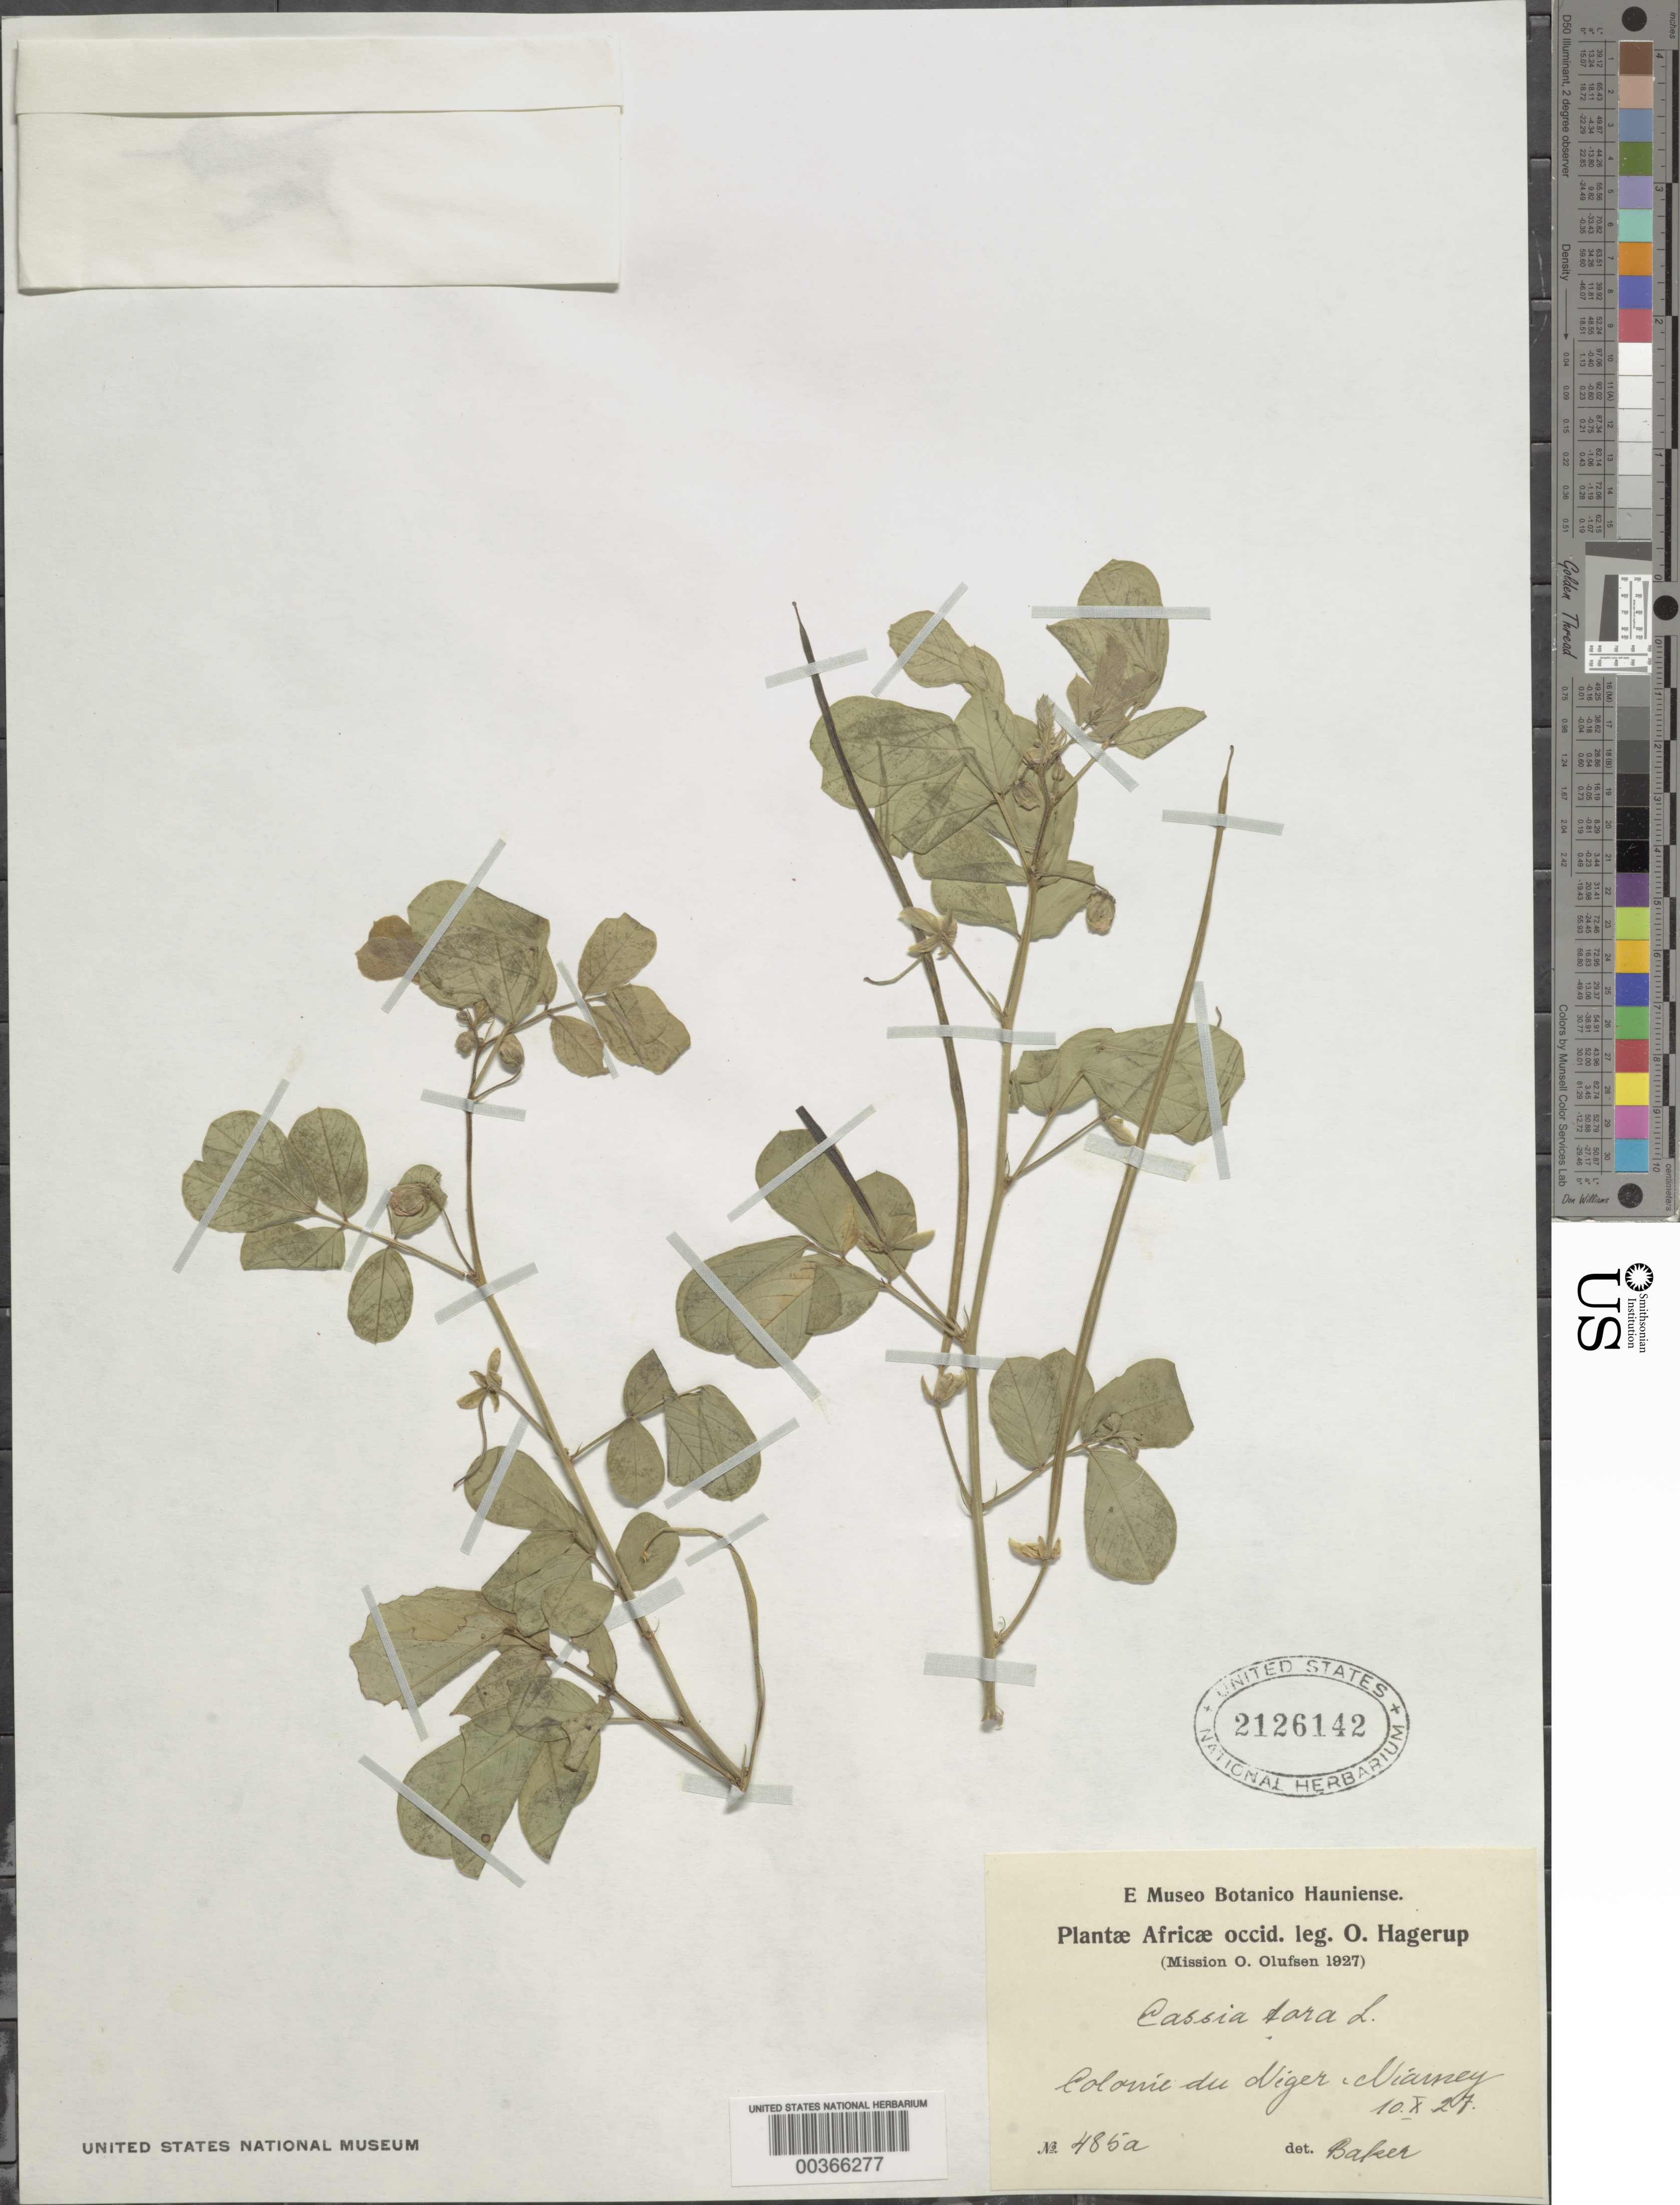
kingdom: Plantae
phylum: Tracheophyta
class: Magnoliopsida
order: Fabales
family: Fabaceae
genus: Senna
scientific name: Senna obtusifolia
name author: (L.) H.S. Irwin & Barneby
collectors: O. Hagerup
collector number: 485a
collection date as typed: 10 Oct 1927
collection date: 1927-10-10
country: Niger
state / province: Niamey / Tillabéri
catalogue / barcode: US 2126142